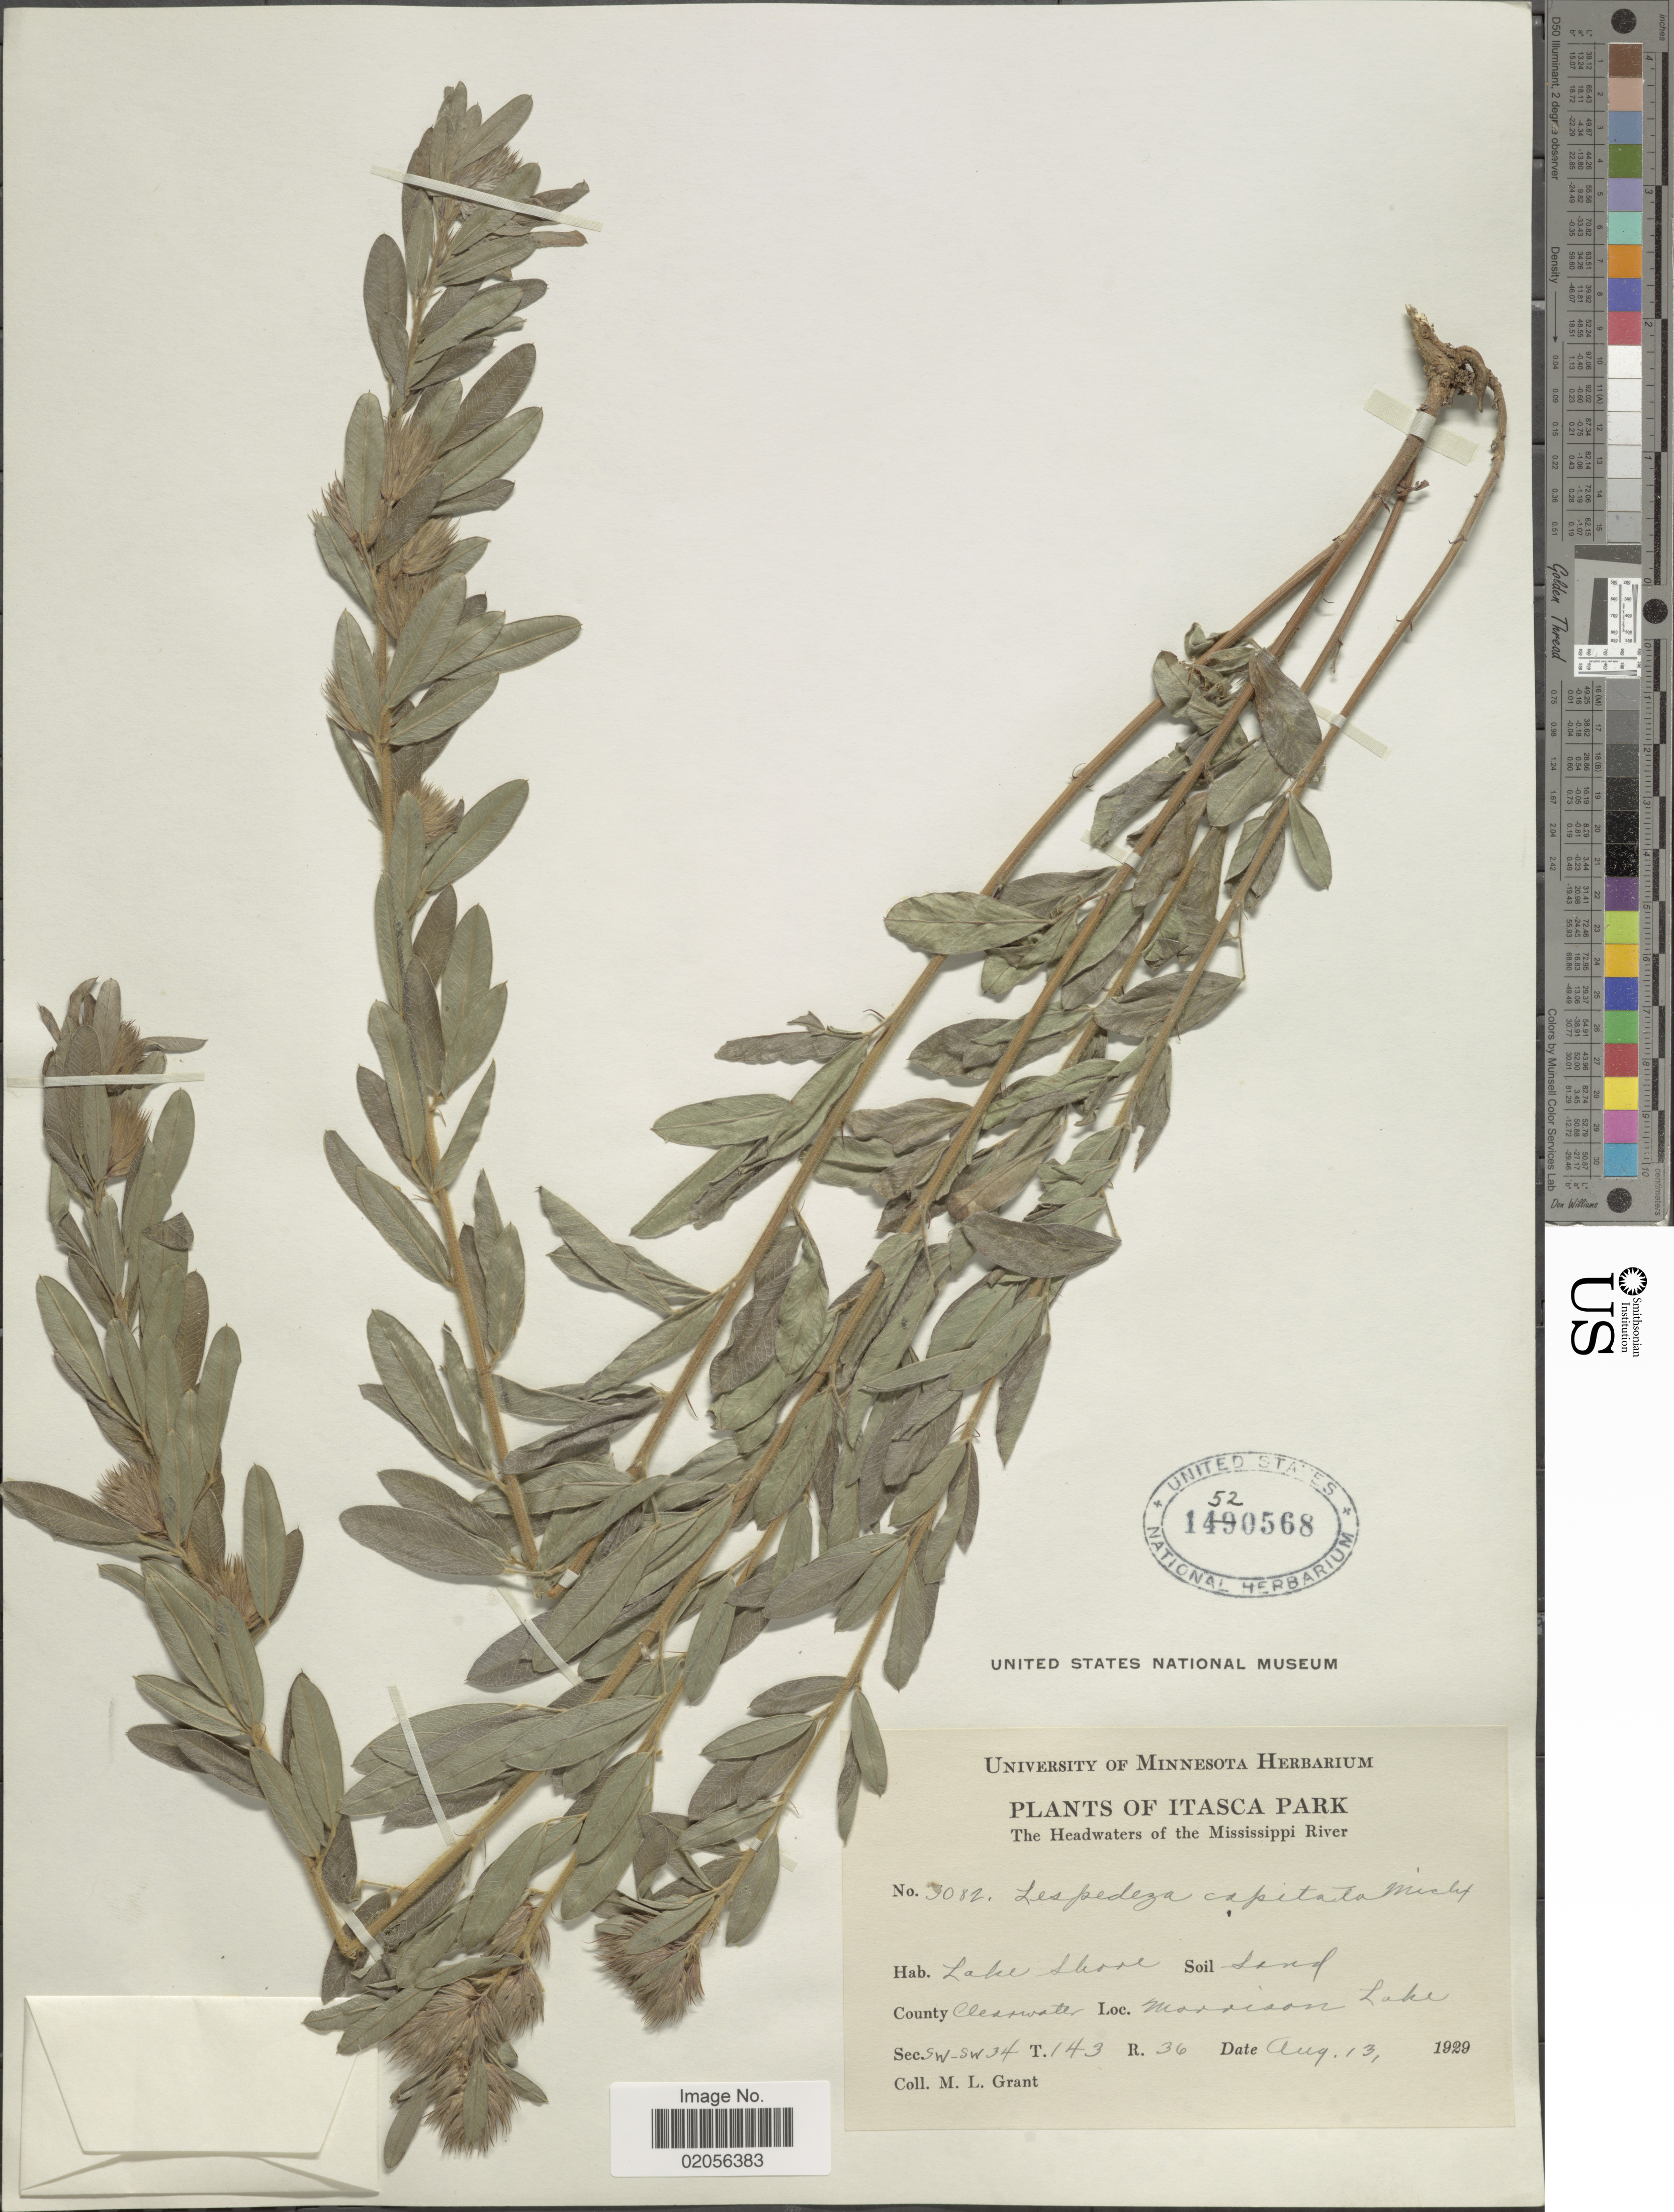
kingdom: Plantae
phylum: Tracheophyta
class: Magnoliopsida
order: Fabales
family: Fabaceae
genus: Lespedeza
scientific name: Lespedeza capitata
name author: Michx.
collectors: M. L. Grant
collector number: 3082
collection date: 1929-08-13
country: United States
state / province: Minnesota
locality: Itasca Park. The Headwaters of Mississippi River. County Clearwater, Marrison Lake. Sec. SW-SW 34 T.143 R. 36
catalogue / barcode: US 1520568